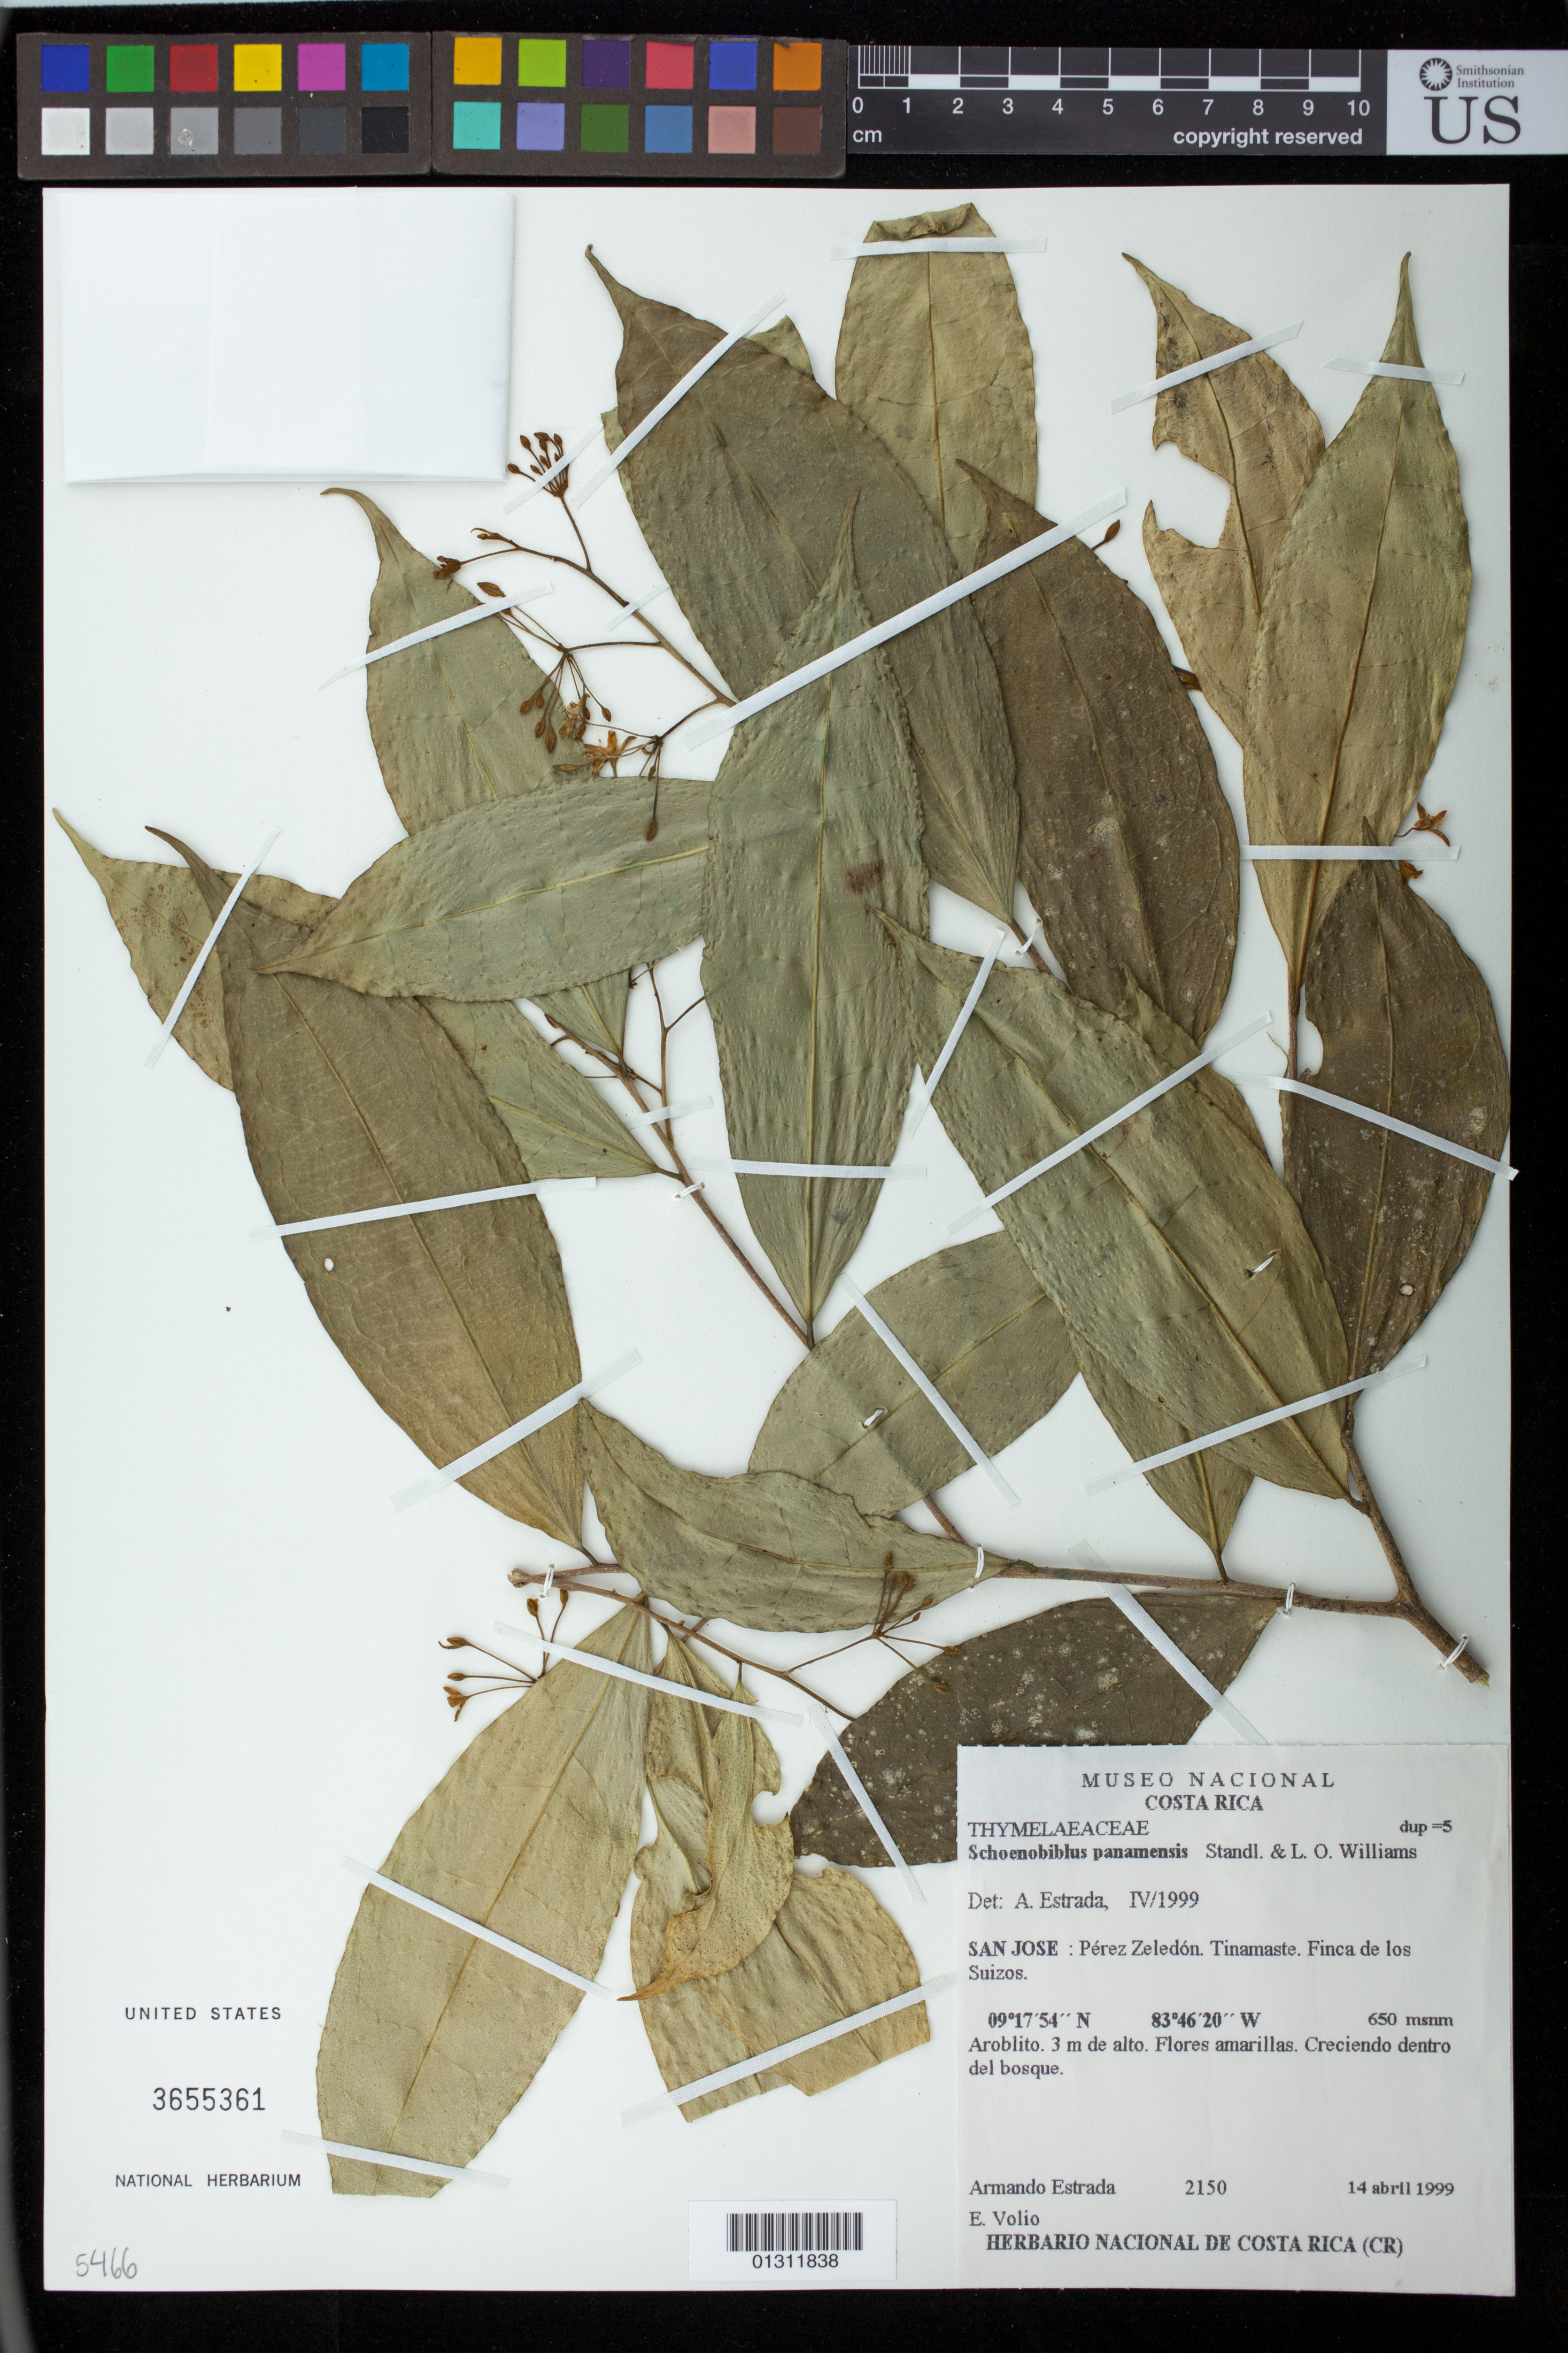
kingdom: Plantae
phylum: Tracheophyta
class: Magnoliopsida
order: Malvales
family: Thymelaeaceae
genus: Schoenobiblus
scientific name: Schoenobiblus panamensis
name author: Standl. & L.O. Williams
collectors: J. Estrada & E. Volio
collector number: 2150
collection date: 1999-04-14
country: Costa Rica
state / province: San José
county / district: Pérez Zeledón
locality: Tinamaste. Finca de los Suizos.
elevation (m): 650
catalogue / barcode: US 3655361